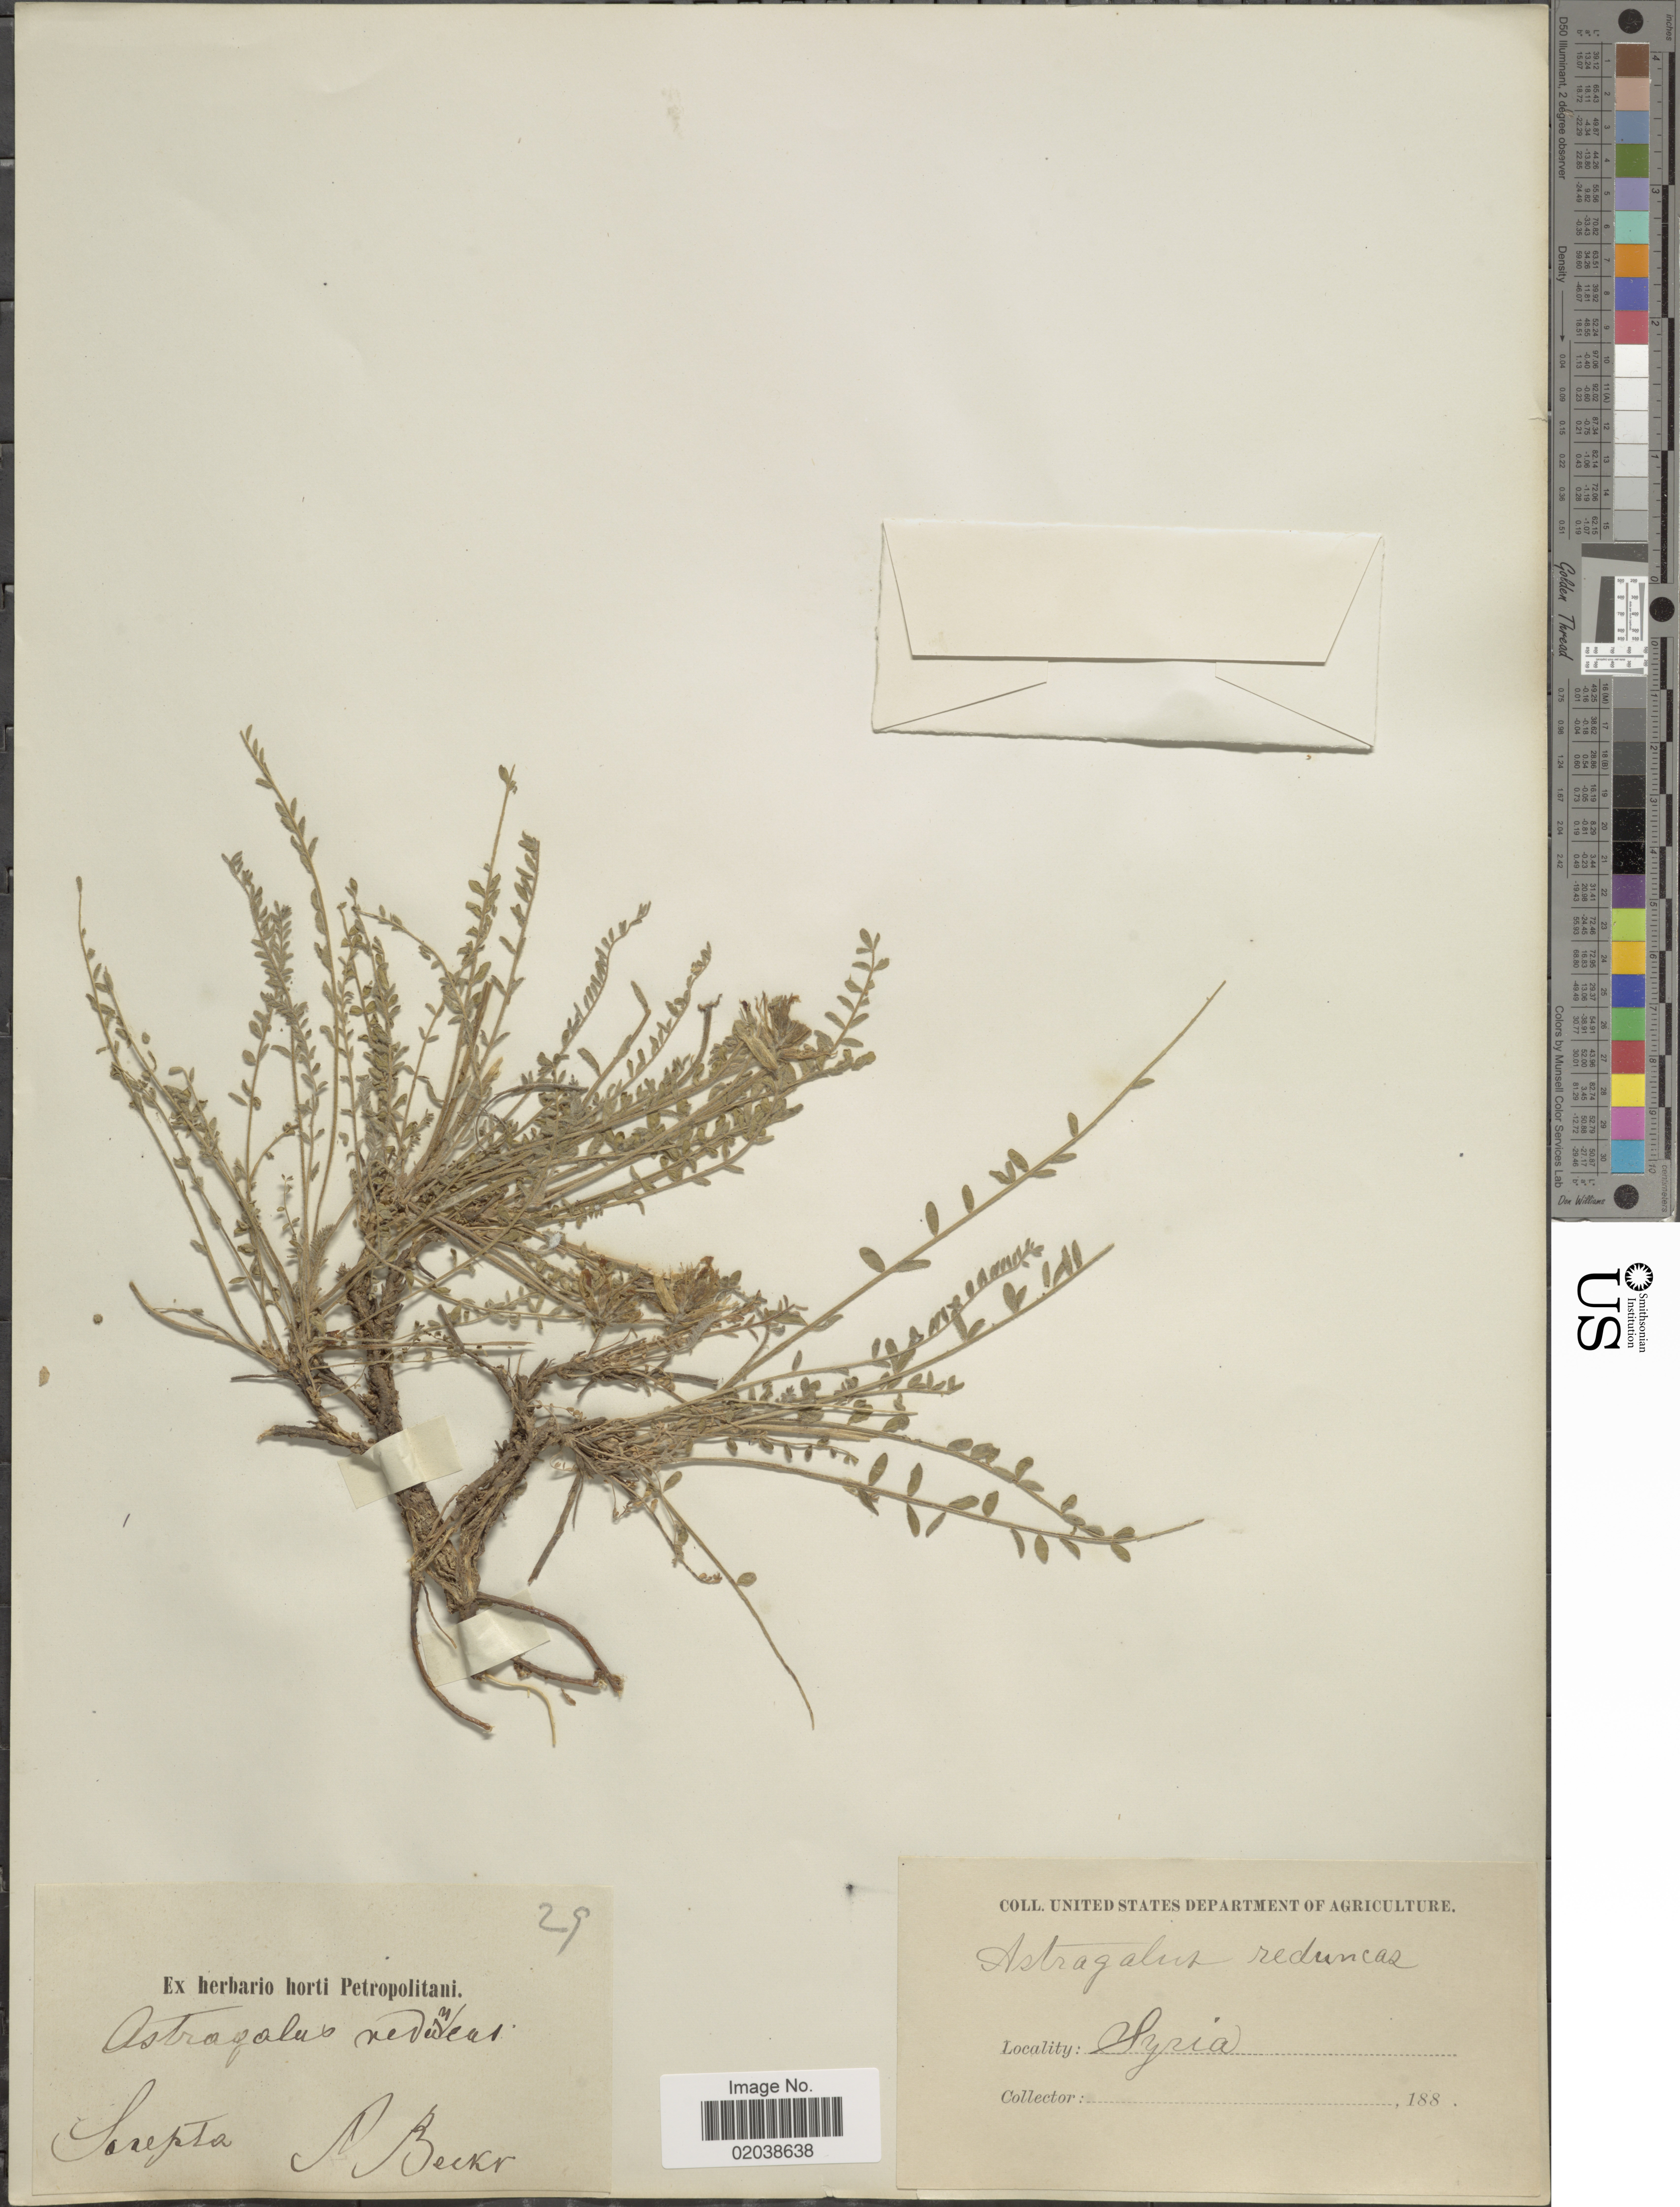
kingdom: Plantae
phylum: Tracheophyta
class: Magnoliopsida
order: Fabales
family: Fabaceae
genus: Astragalus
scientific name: Astragalus reduncus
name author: Pall.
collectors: A. Becker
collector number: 29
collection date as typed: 188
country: Russian Federation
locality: Sarepta.